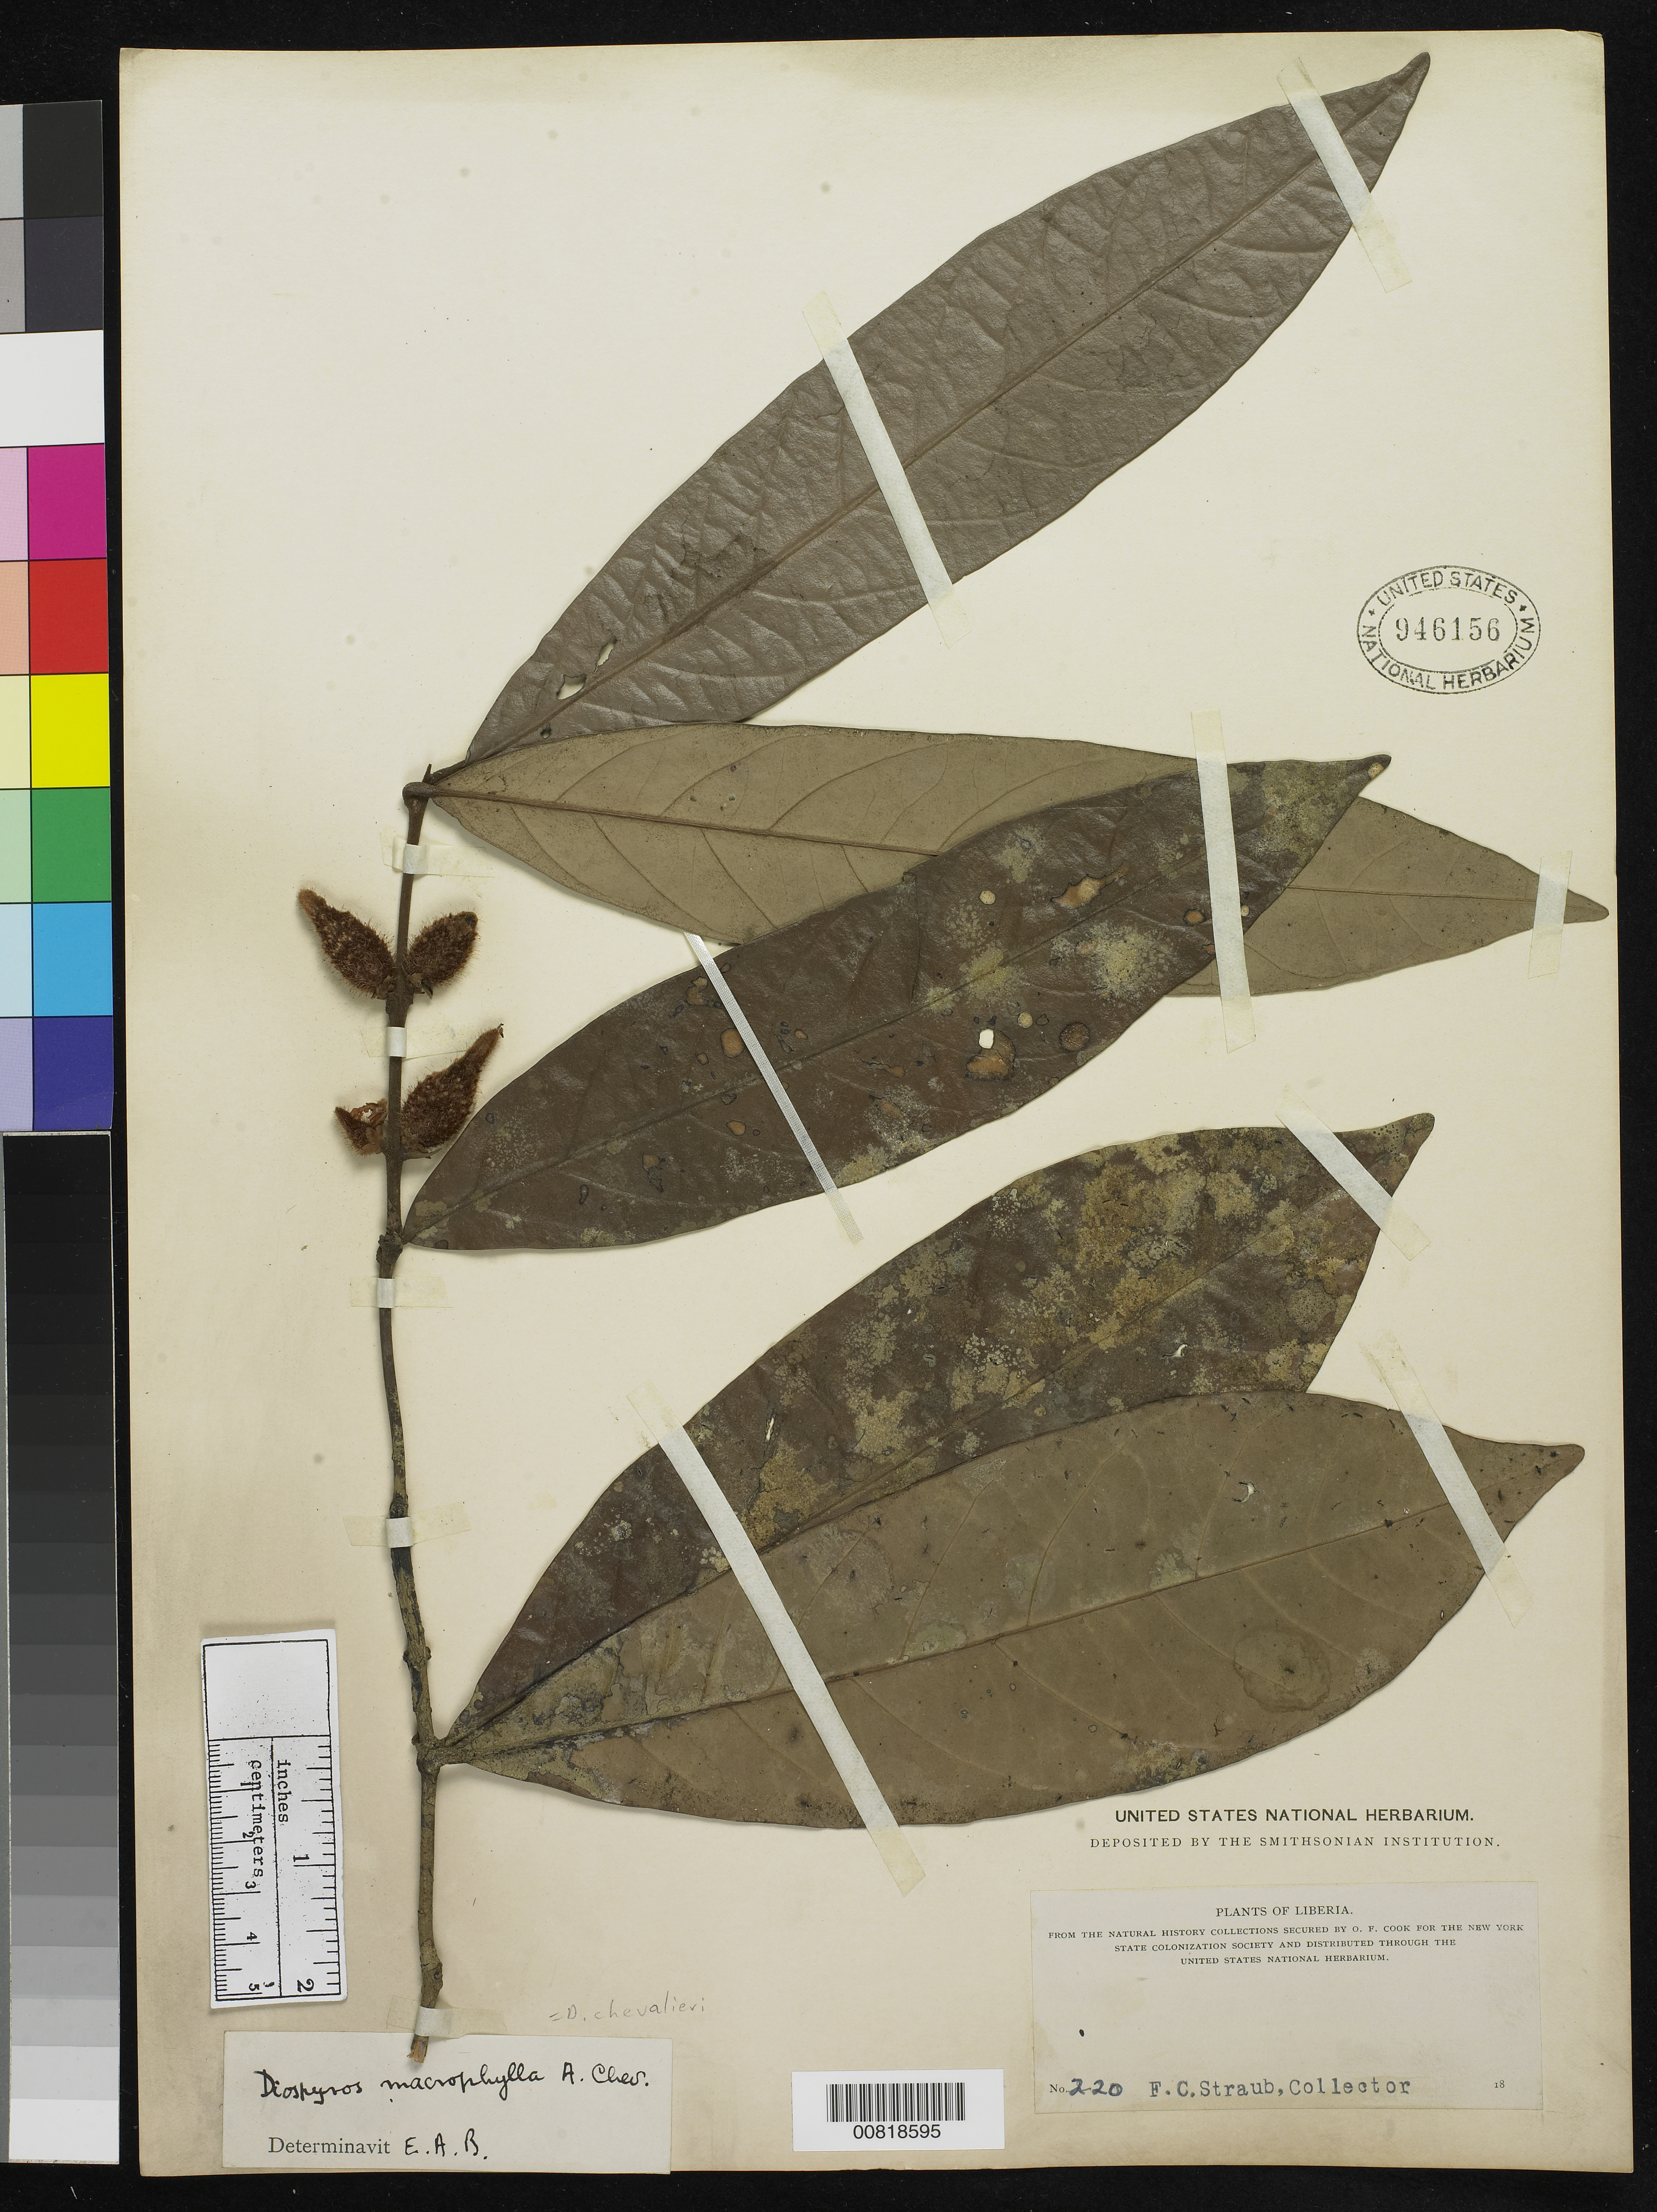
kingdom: Plantae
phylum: Tracheophyta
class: Magnoliopsida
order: Ericales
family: Ebenaceae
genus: Diospyros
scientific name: Diospyros macrophylla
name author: Blume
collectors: F. Straub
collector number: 220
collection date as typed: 18--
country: Liberia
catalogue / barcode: US 946156